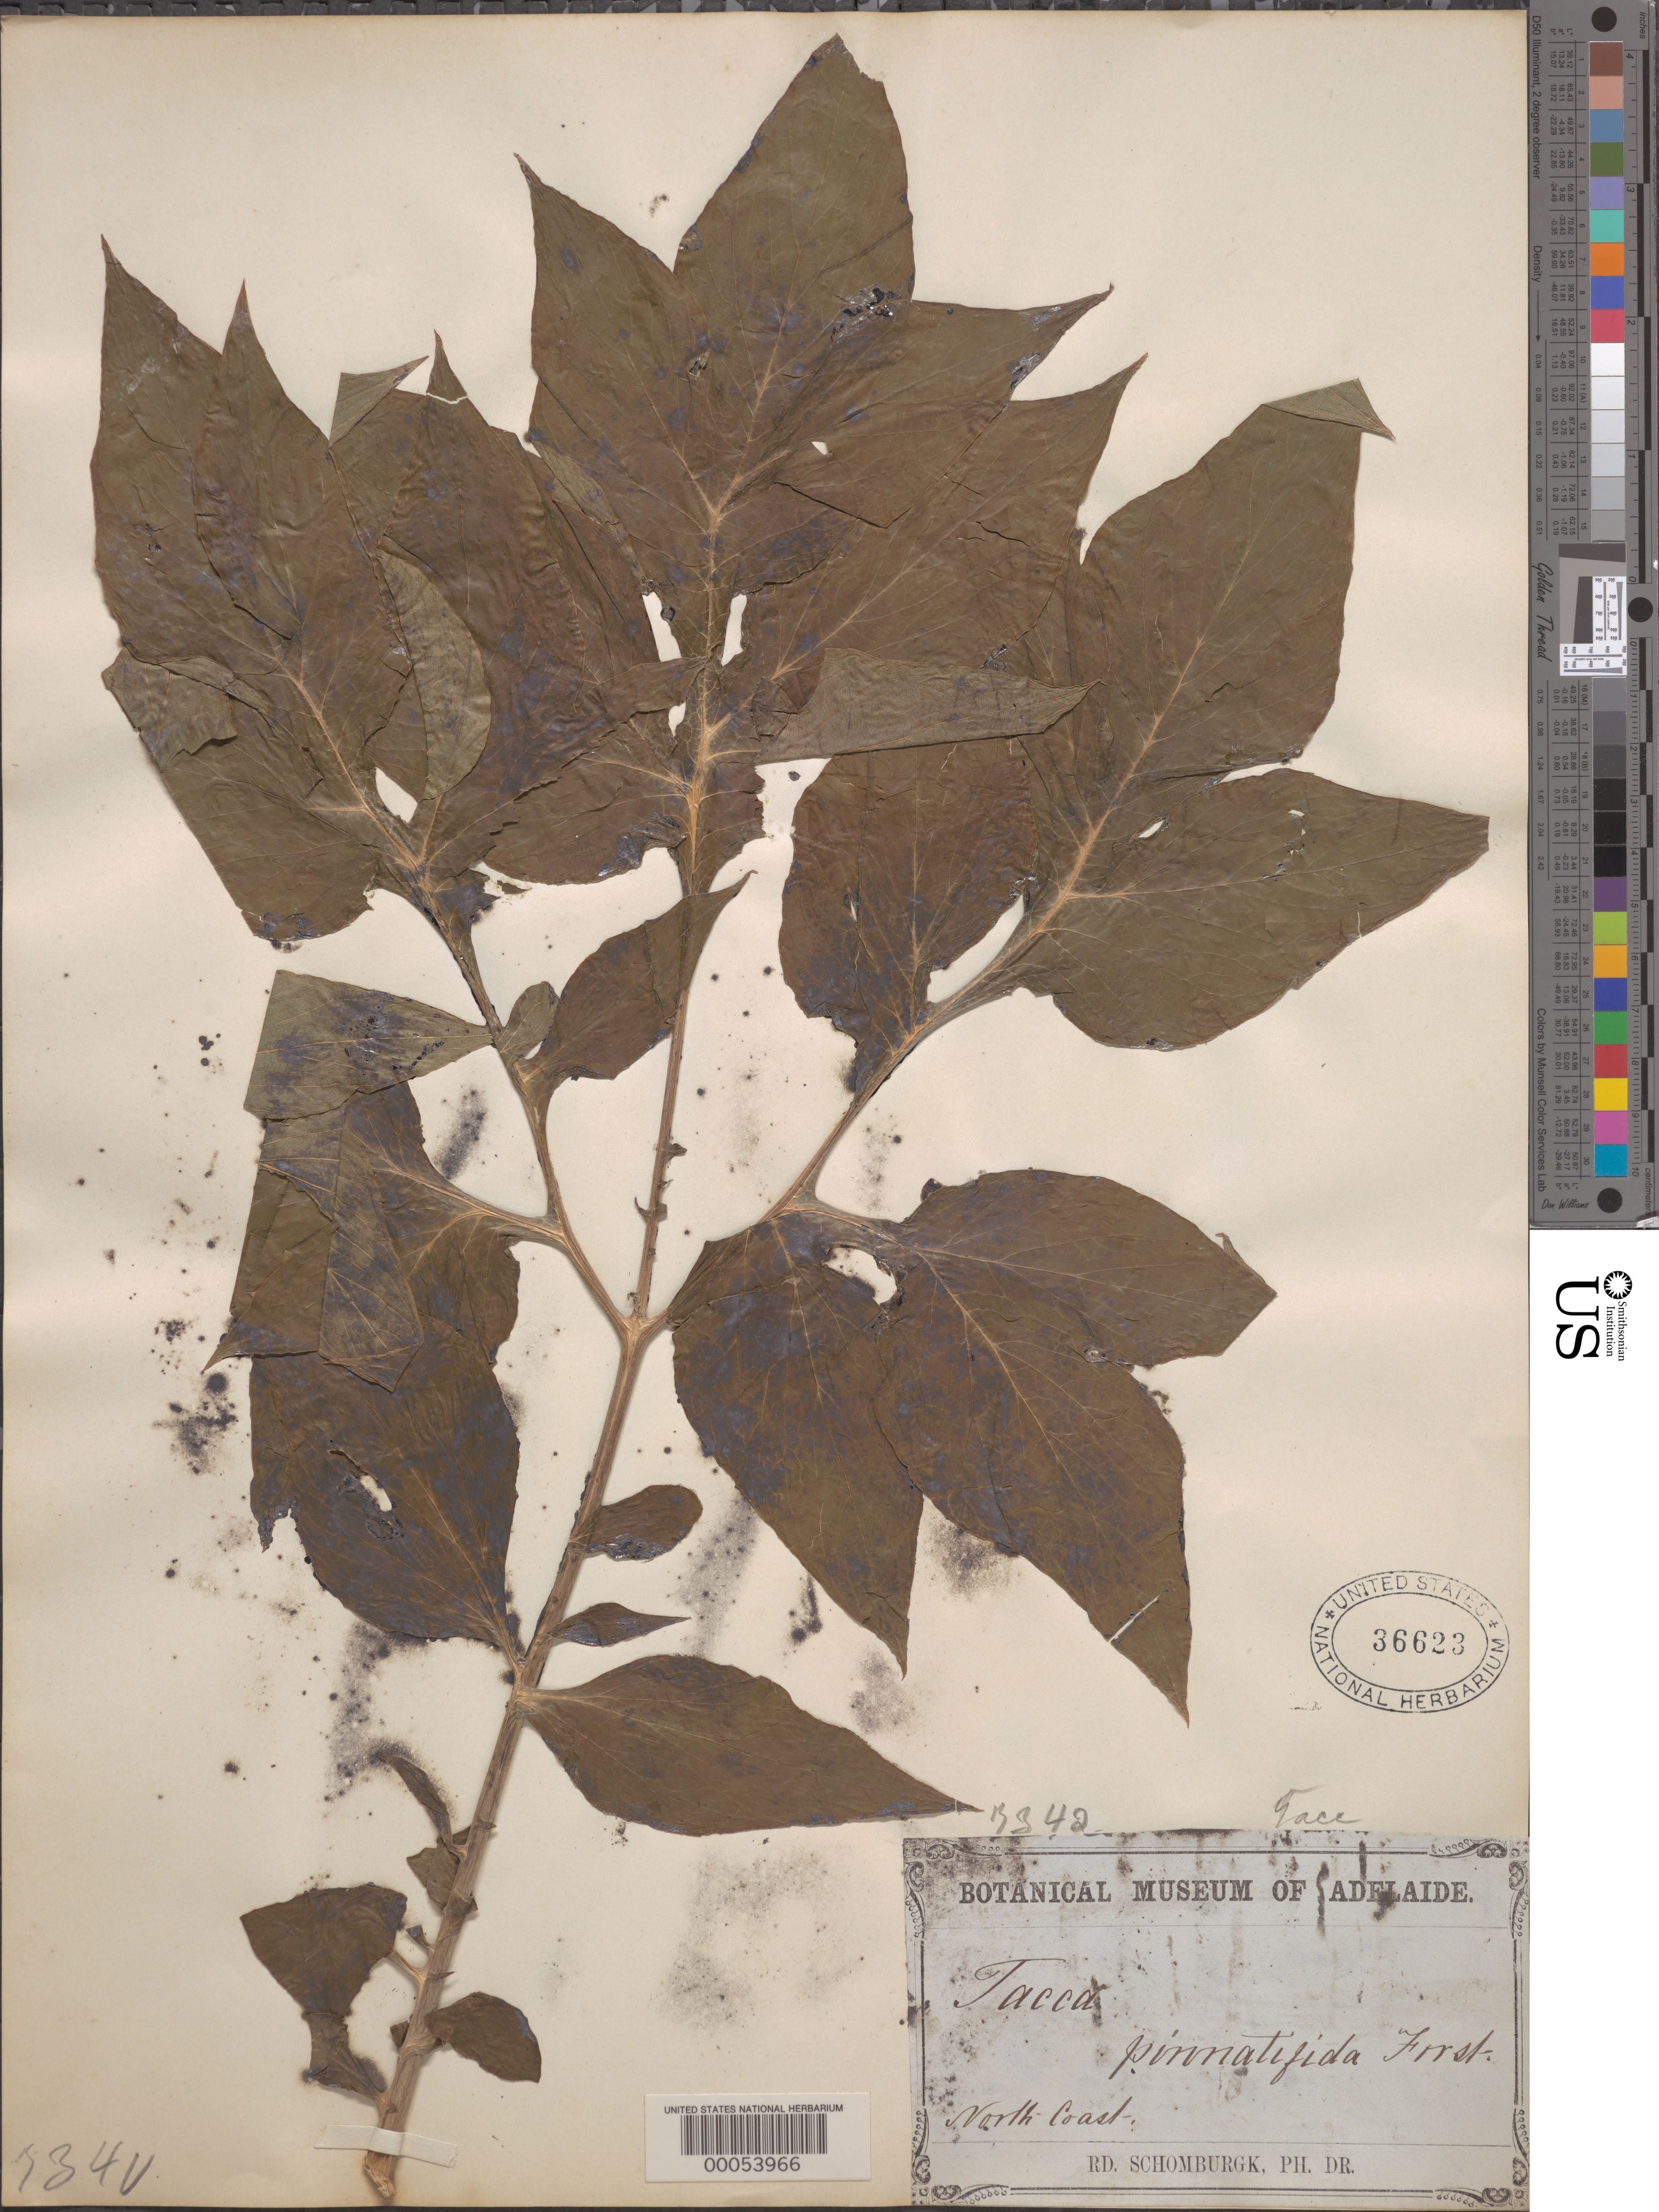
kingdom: Plantae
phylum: Tracheophyta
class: Liliopsida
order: Dioscoreales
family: Dioscoreaceae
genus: Tacca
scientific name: Tacca leontopetaloides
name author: (L.) Kuntze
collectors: M. R. Schomburgk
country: Australia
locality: North coast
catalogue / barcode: US 36623